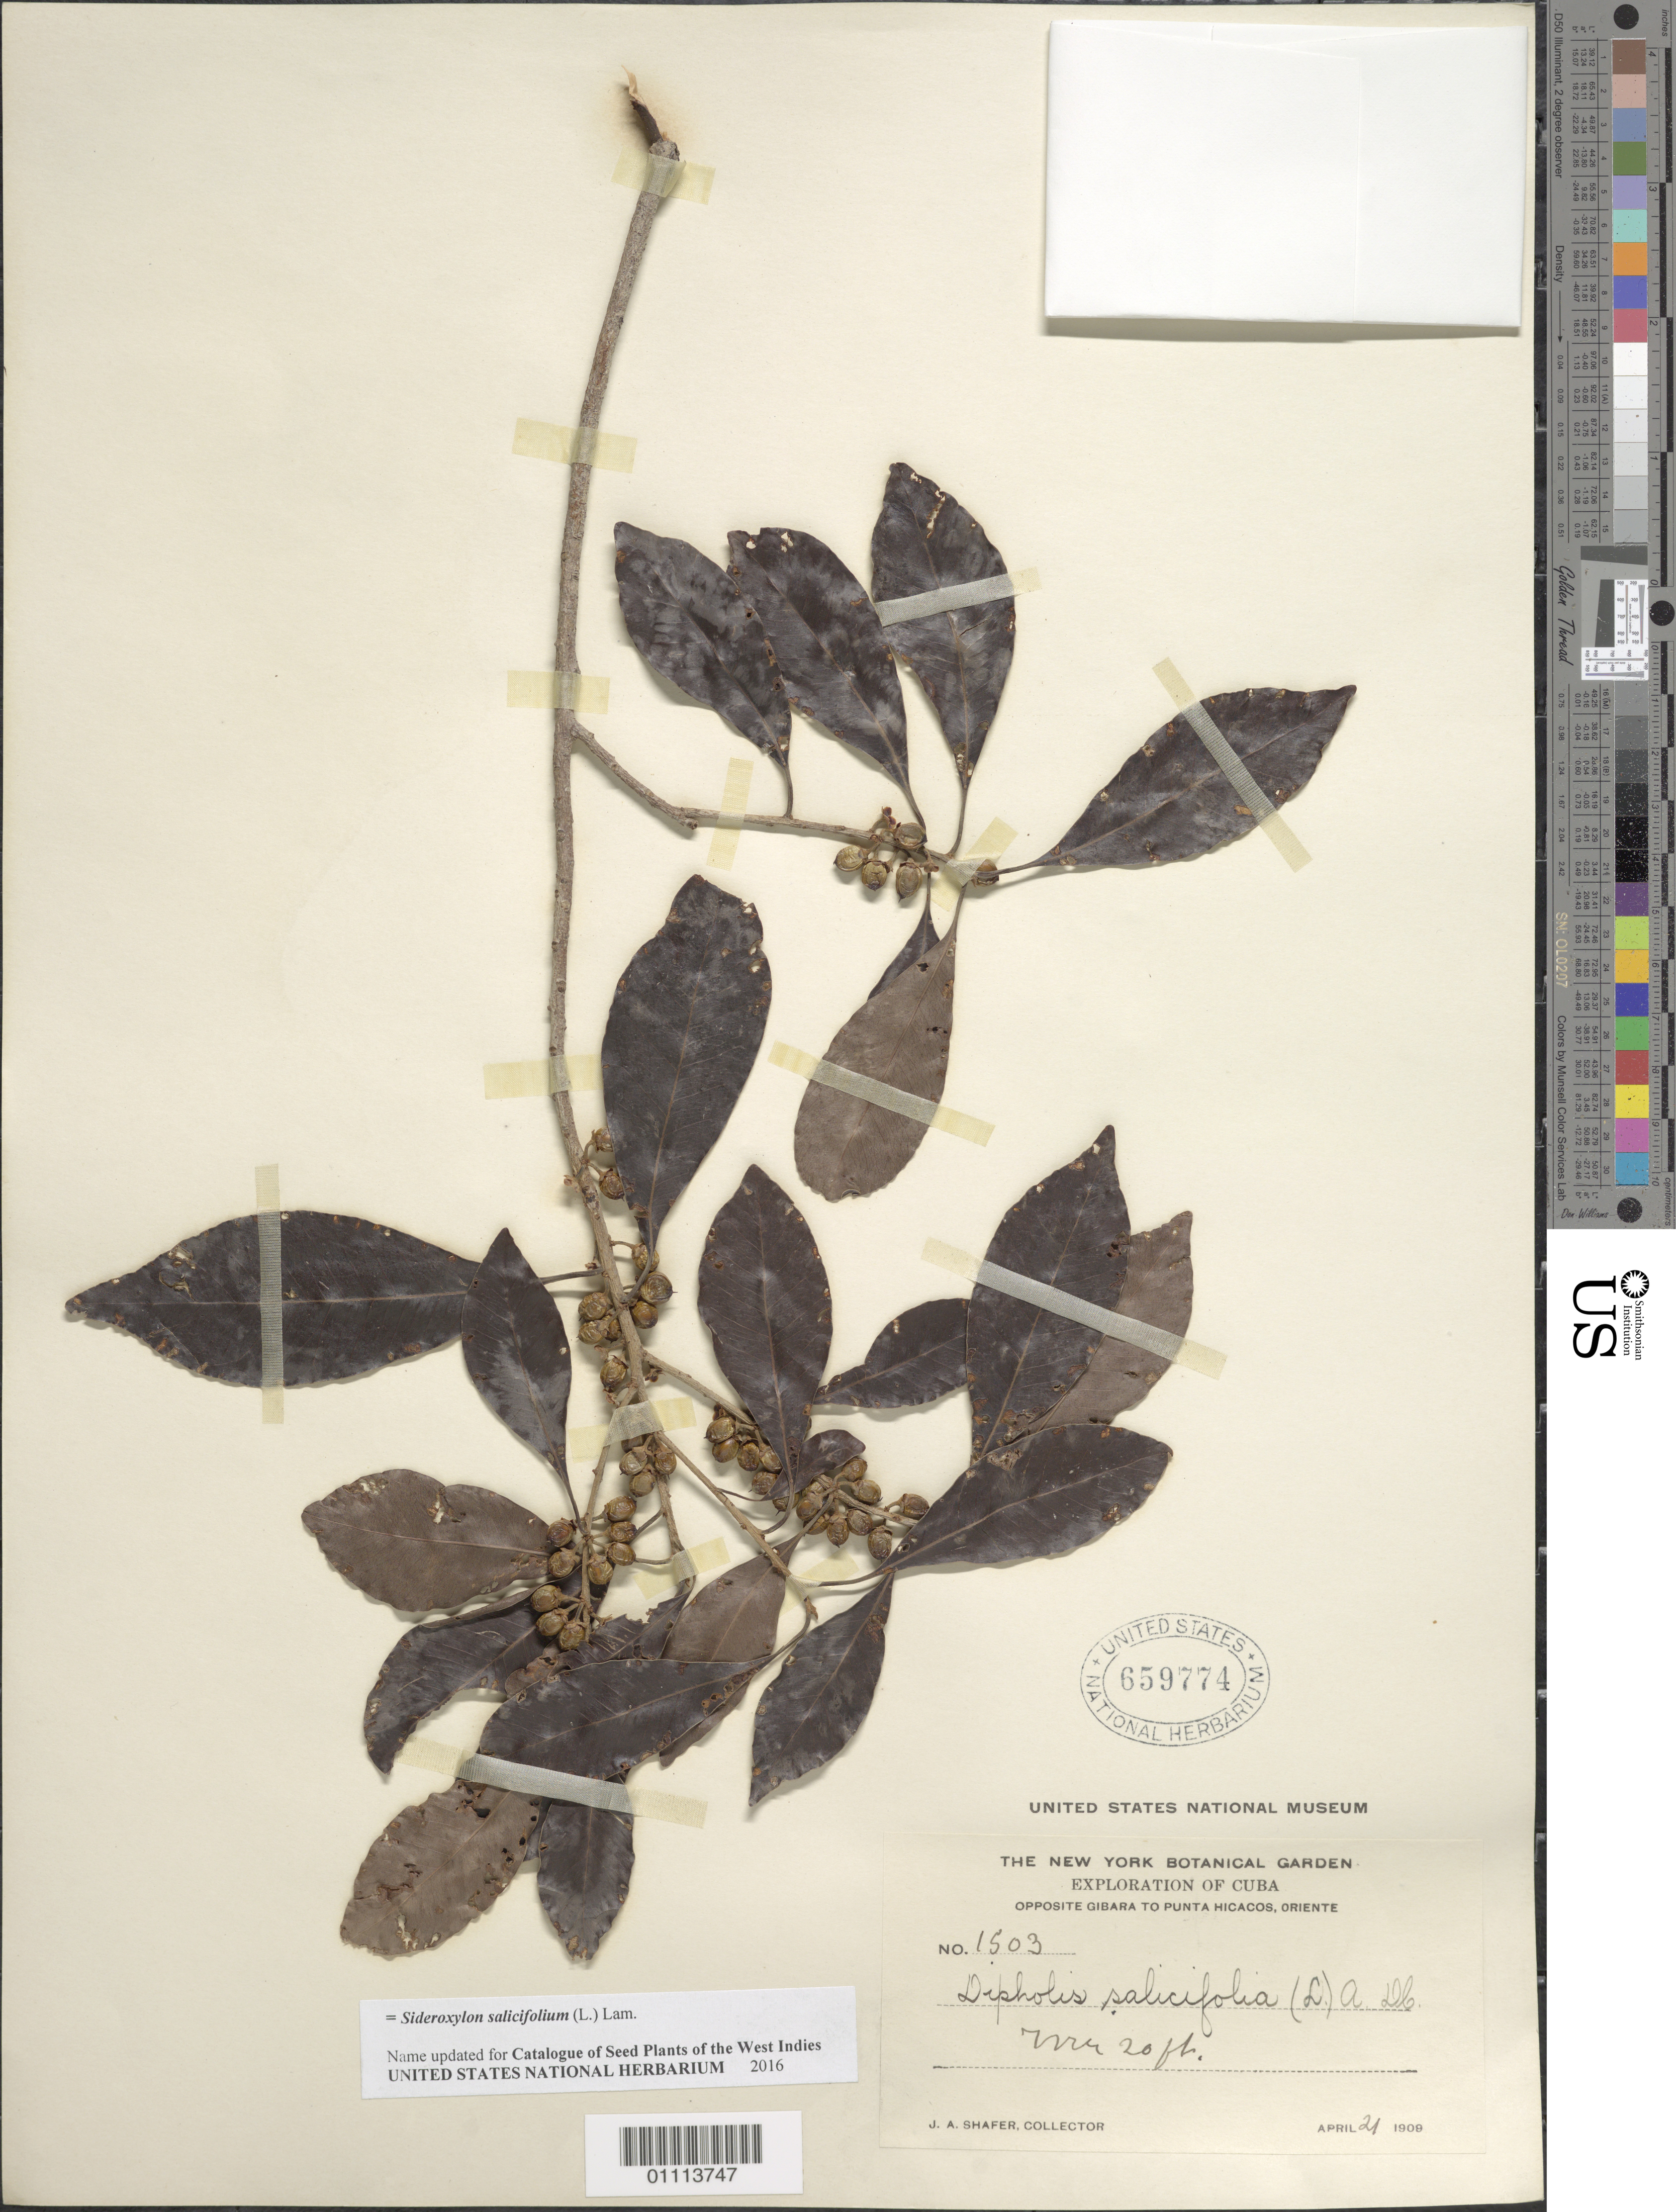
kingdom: Plantae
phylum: Tracheophyta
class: Magnoliopsida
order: Ericales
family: Sapotaceae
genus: Dipholis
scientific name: Dipholis salicifolia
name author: (L.) A. DC.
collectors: J. A. Shafer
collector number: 1503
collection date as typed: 21 Apr 1909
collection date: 1909-04-21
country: Cuba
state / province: Oriente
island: Cuba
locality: Opposite Gibara to Punta Hicacos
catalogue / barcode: US 659774